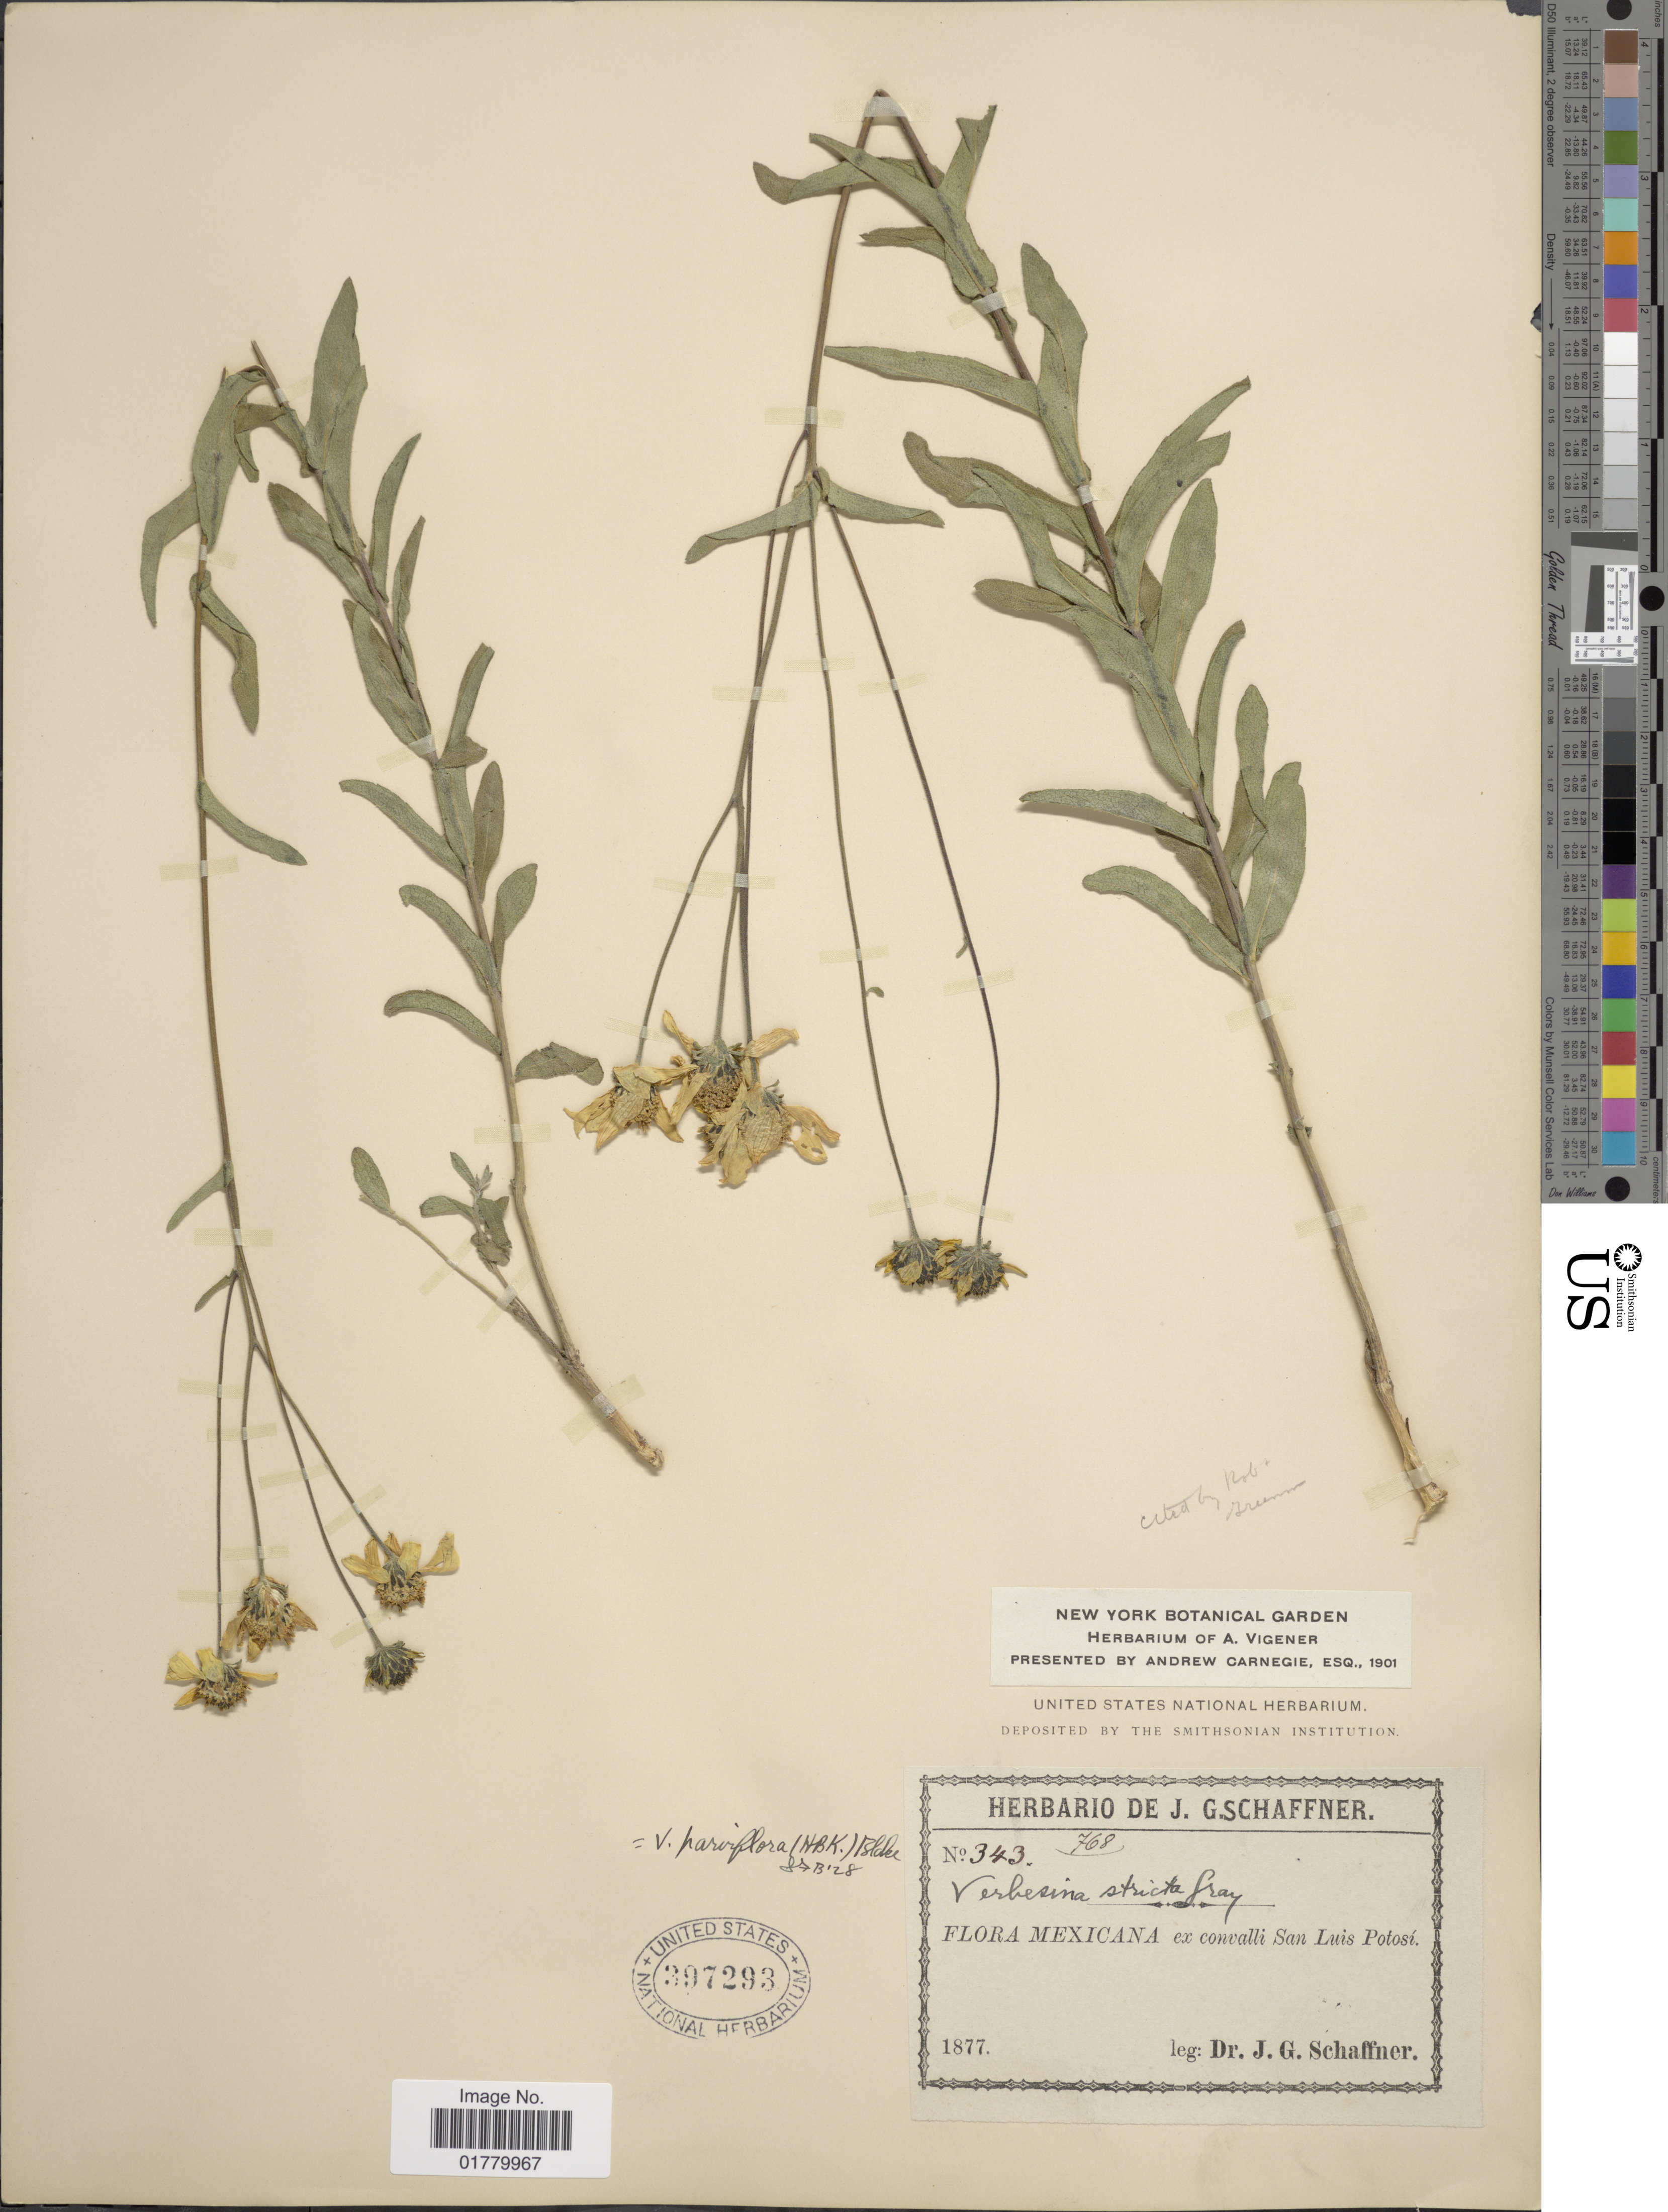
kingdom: Plantae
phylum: Tracheophyta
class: Magnoliopsida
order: Asterales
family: Asteraceae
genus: Verbesina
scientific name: Verbesina parviflora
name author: (Kunth) S.F. Blake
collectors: J. G. Schaffner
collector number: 343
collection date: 1877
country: Mexico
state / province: San Luis Potosí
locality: Ex convalli San Luis Potosi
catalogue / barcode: US 397293